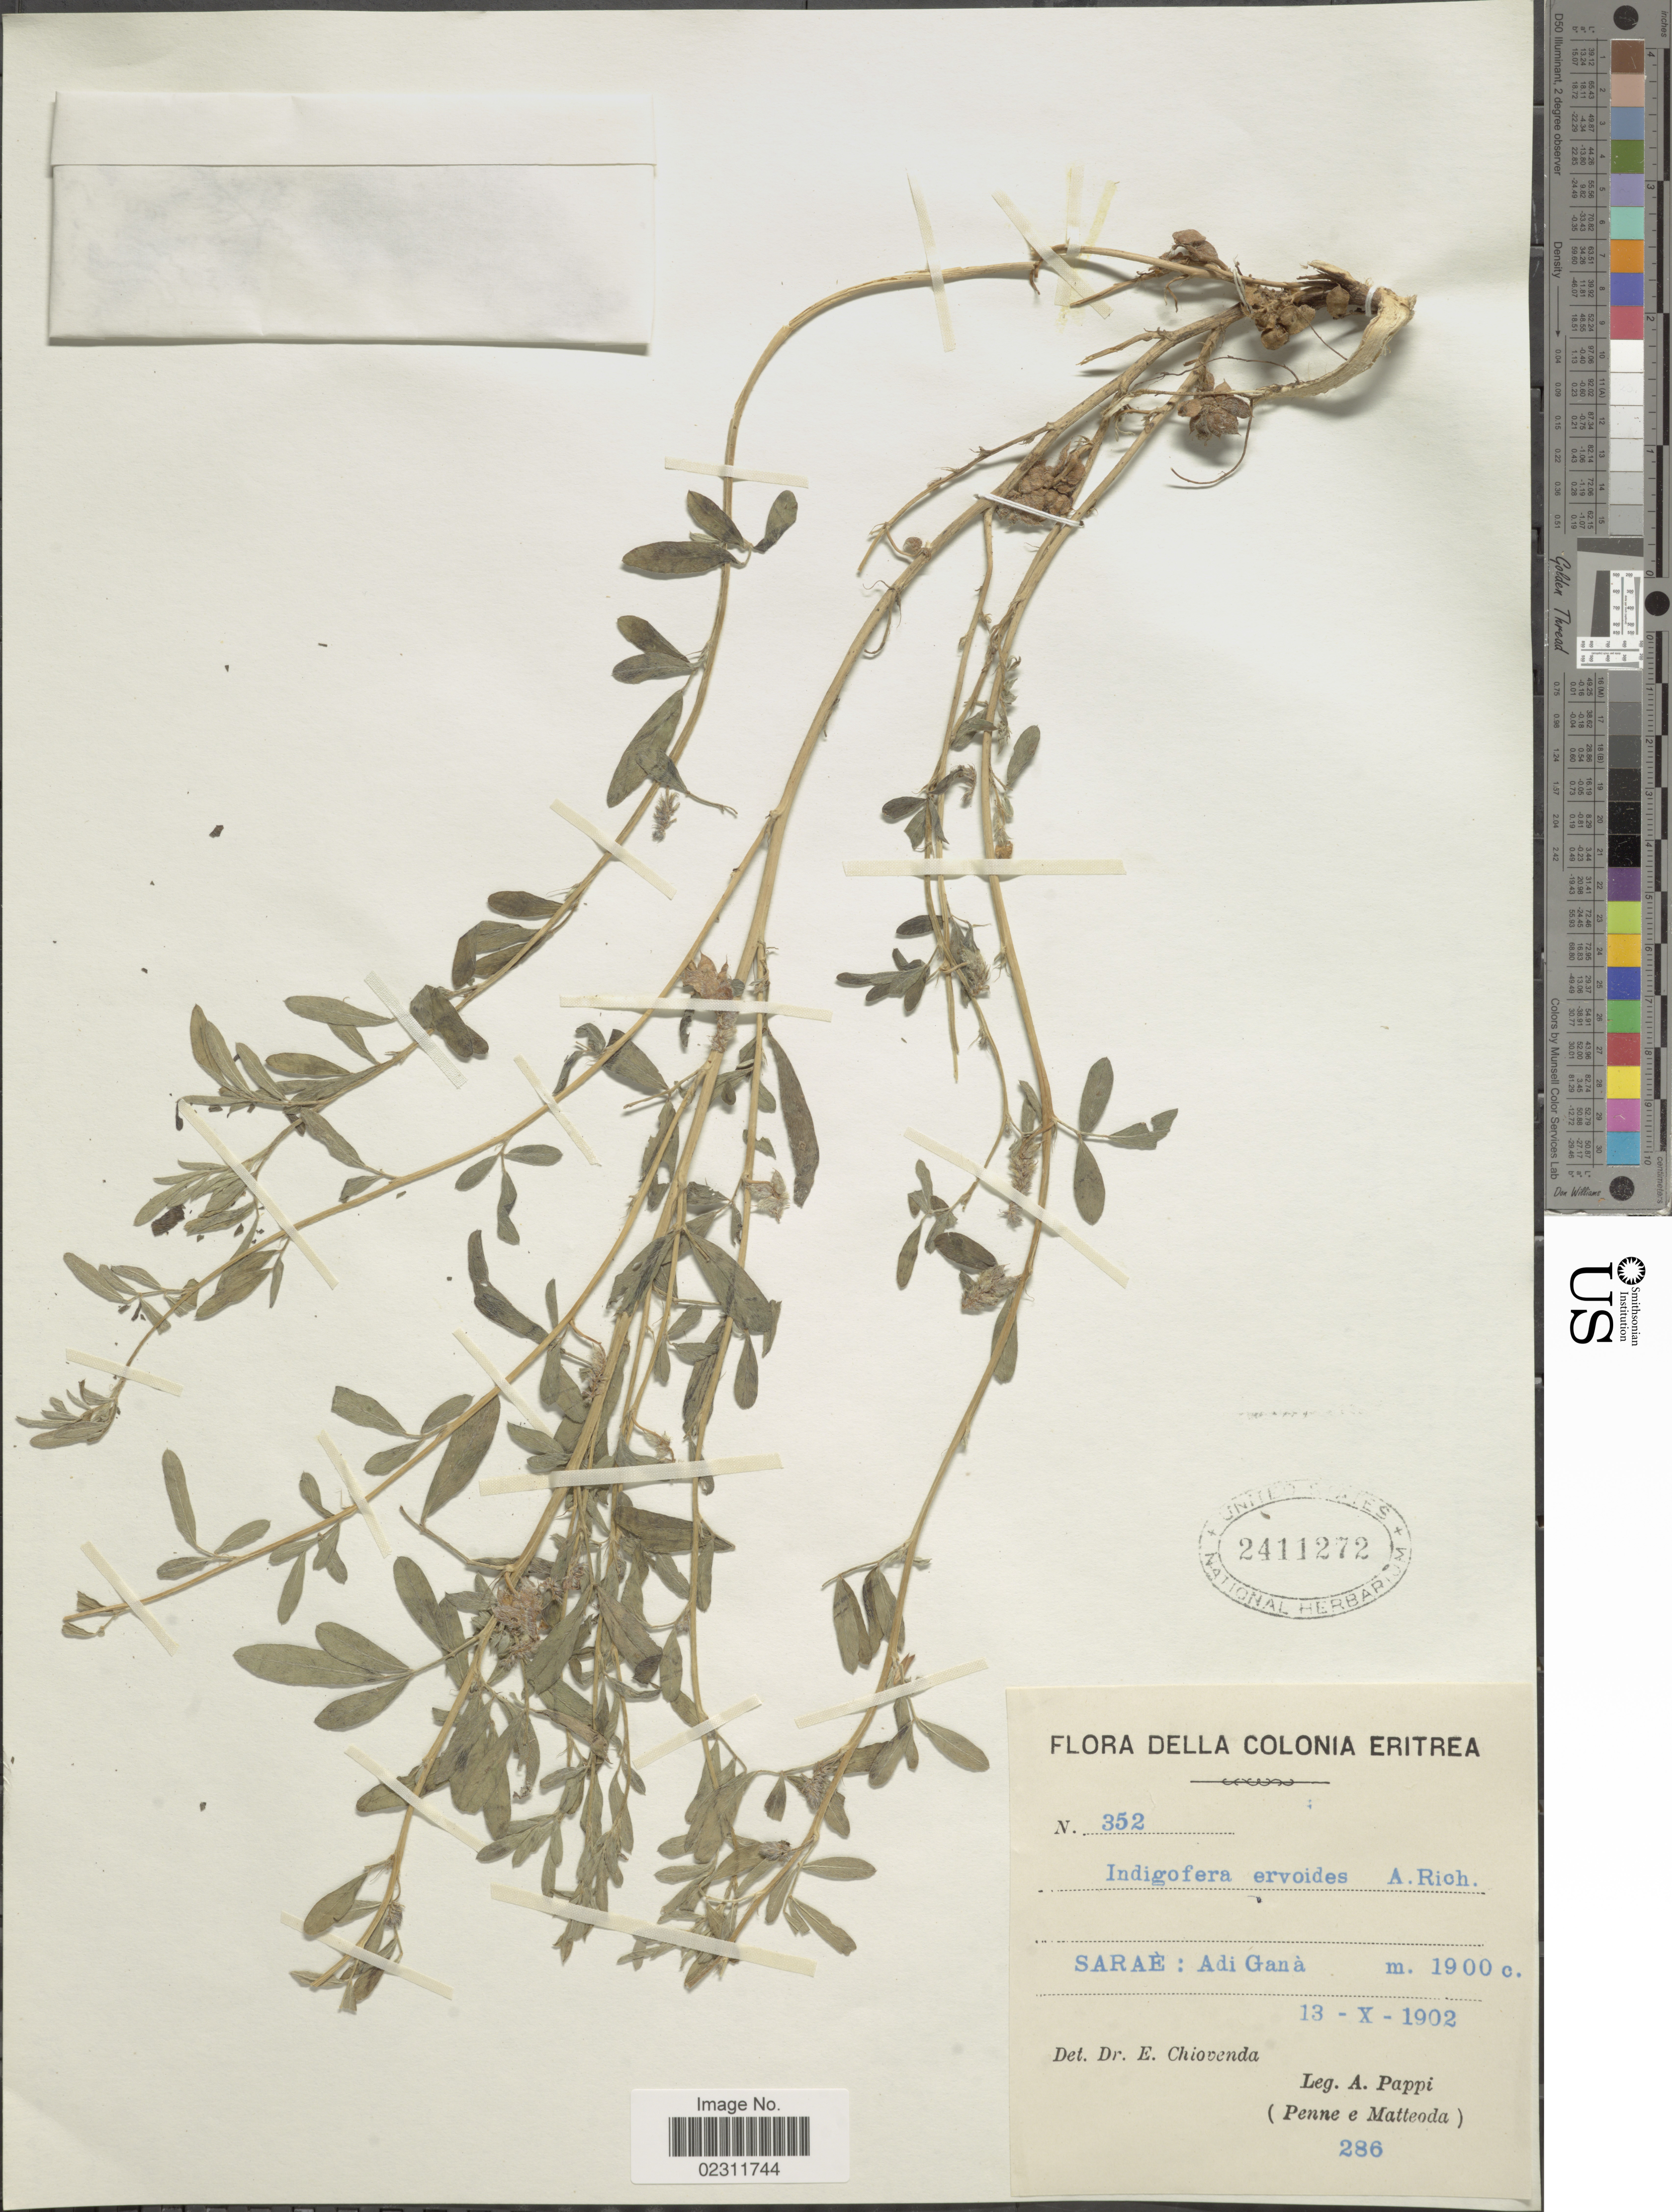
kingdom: Plantae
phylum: Tracheophyta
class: Magnoliopsida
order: Fabales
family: Fabaceae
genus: Indigofera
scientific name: Indigofera ervoides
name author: Meisn.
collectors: A. Pappi, Penne & Matteoda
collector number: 286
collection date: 1902-10-13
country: Eritrea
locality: Sarae, Adi Gana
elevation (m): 1900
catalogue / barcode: US 2411272